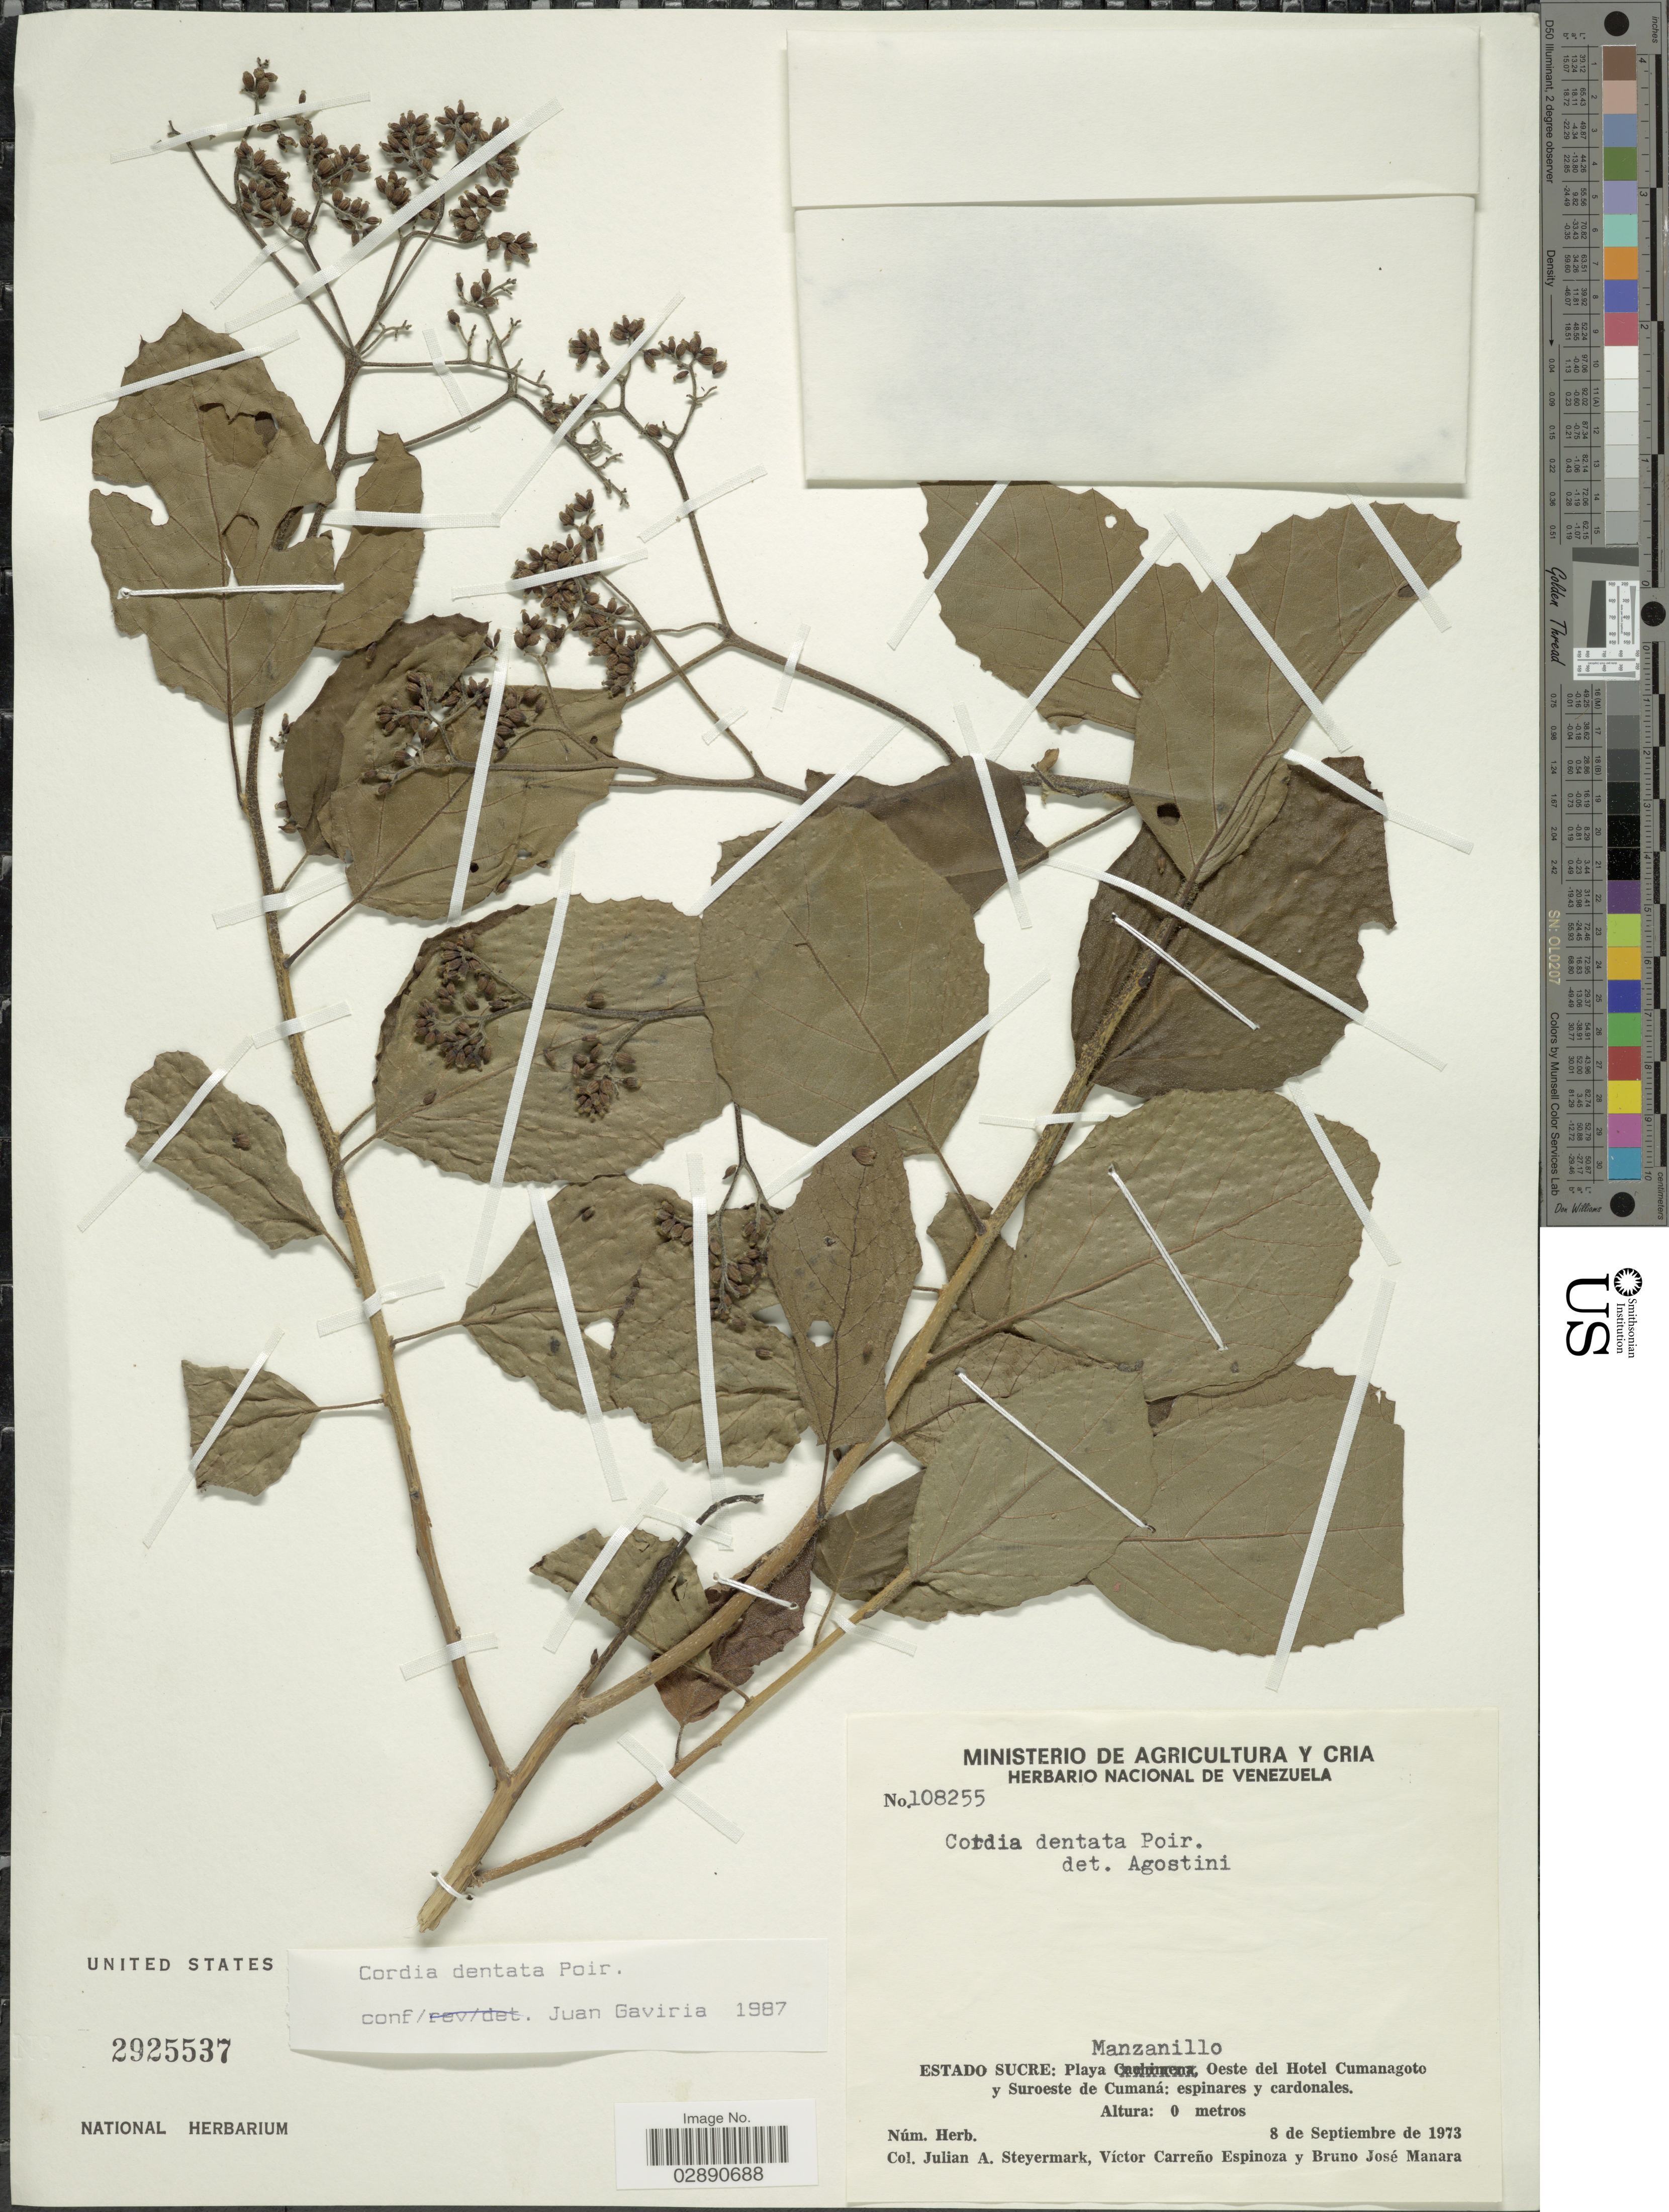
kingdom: Plantae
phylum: Tracheophyta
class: Magnoliopsida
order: Boraginales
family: Cordiaceae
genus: Cordia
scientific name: Cordia dentata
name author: Poir.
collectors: J. Steyermark, V. Espinoza & B. Manara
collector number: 108255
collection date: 1973-09-08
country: Venezuela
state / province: Sucre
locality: Playa Mananillo, Oeste del Hotel Cumanagoto y Suroeste de Cumaná: Espinares y cardonales.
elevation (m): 0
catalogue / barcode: US 2925537